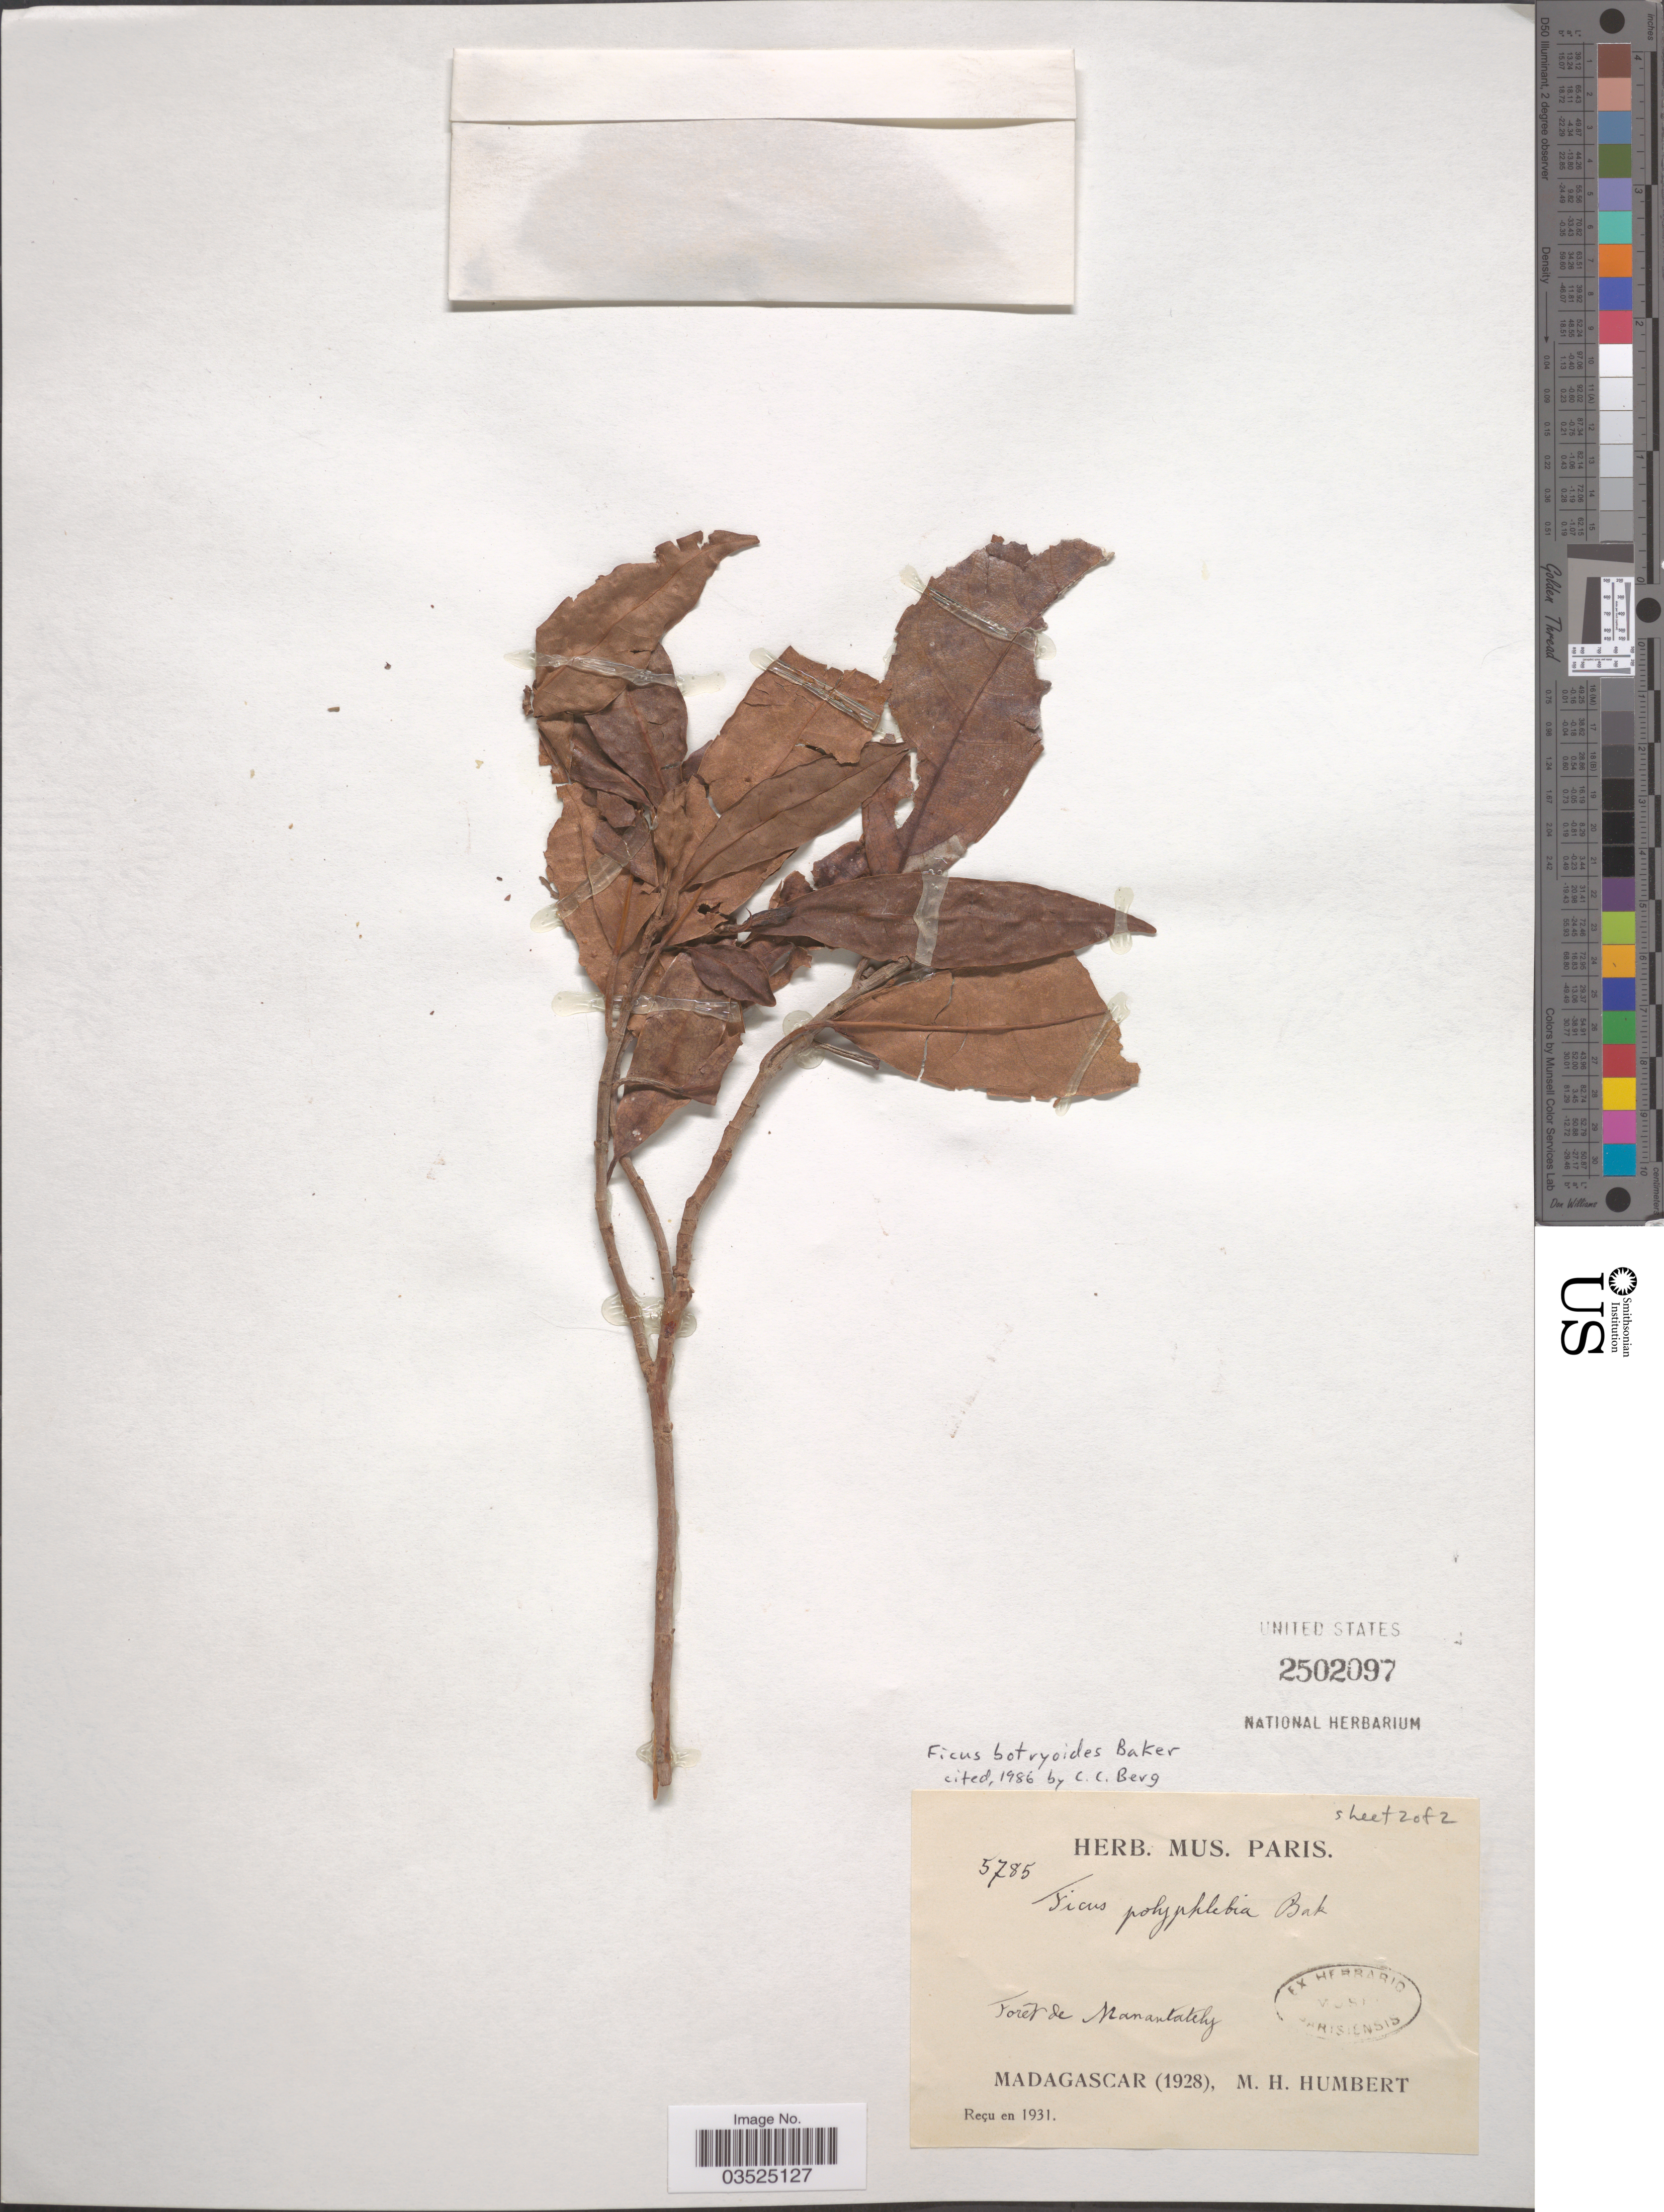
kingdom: Plantae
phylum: Tracheophyta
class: Magnoliopsida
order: Rosales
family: Moraceae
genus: Ficus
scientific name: Ficus botryoides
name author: Baker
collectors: M. Humbert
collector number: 5785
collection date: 1928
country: Madagascar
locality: Foret de Manantately.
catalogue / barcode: US 2502097